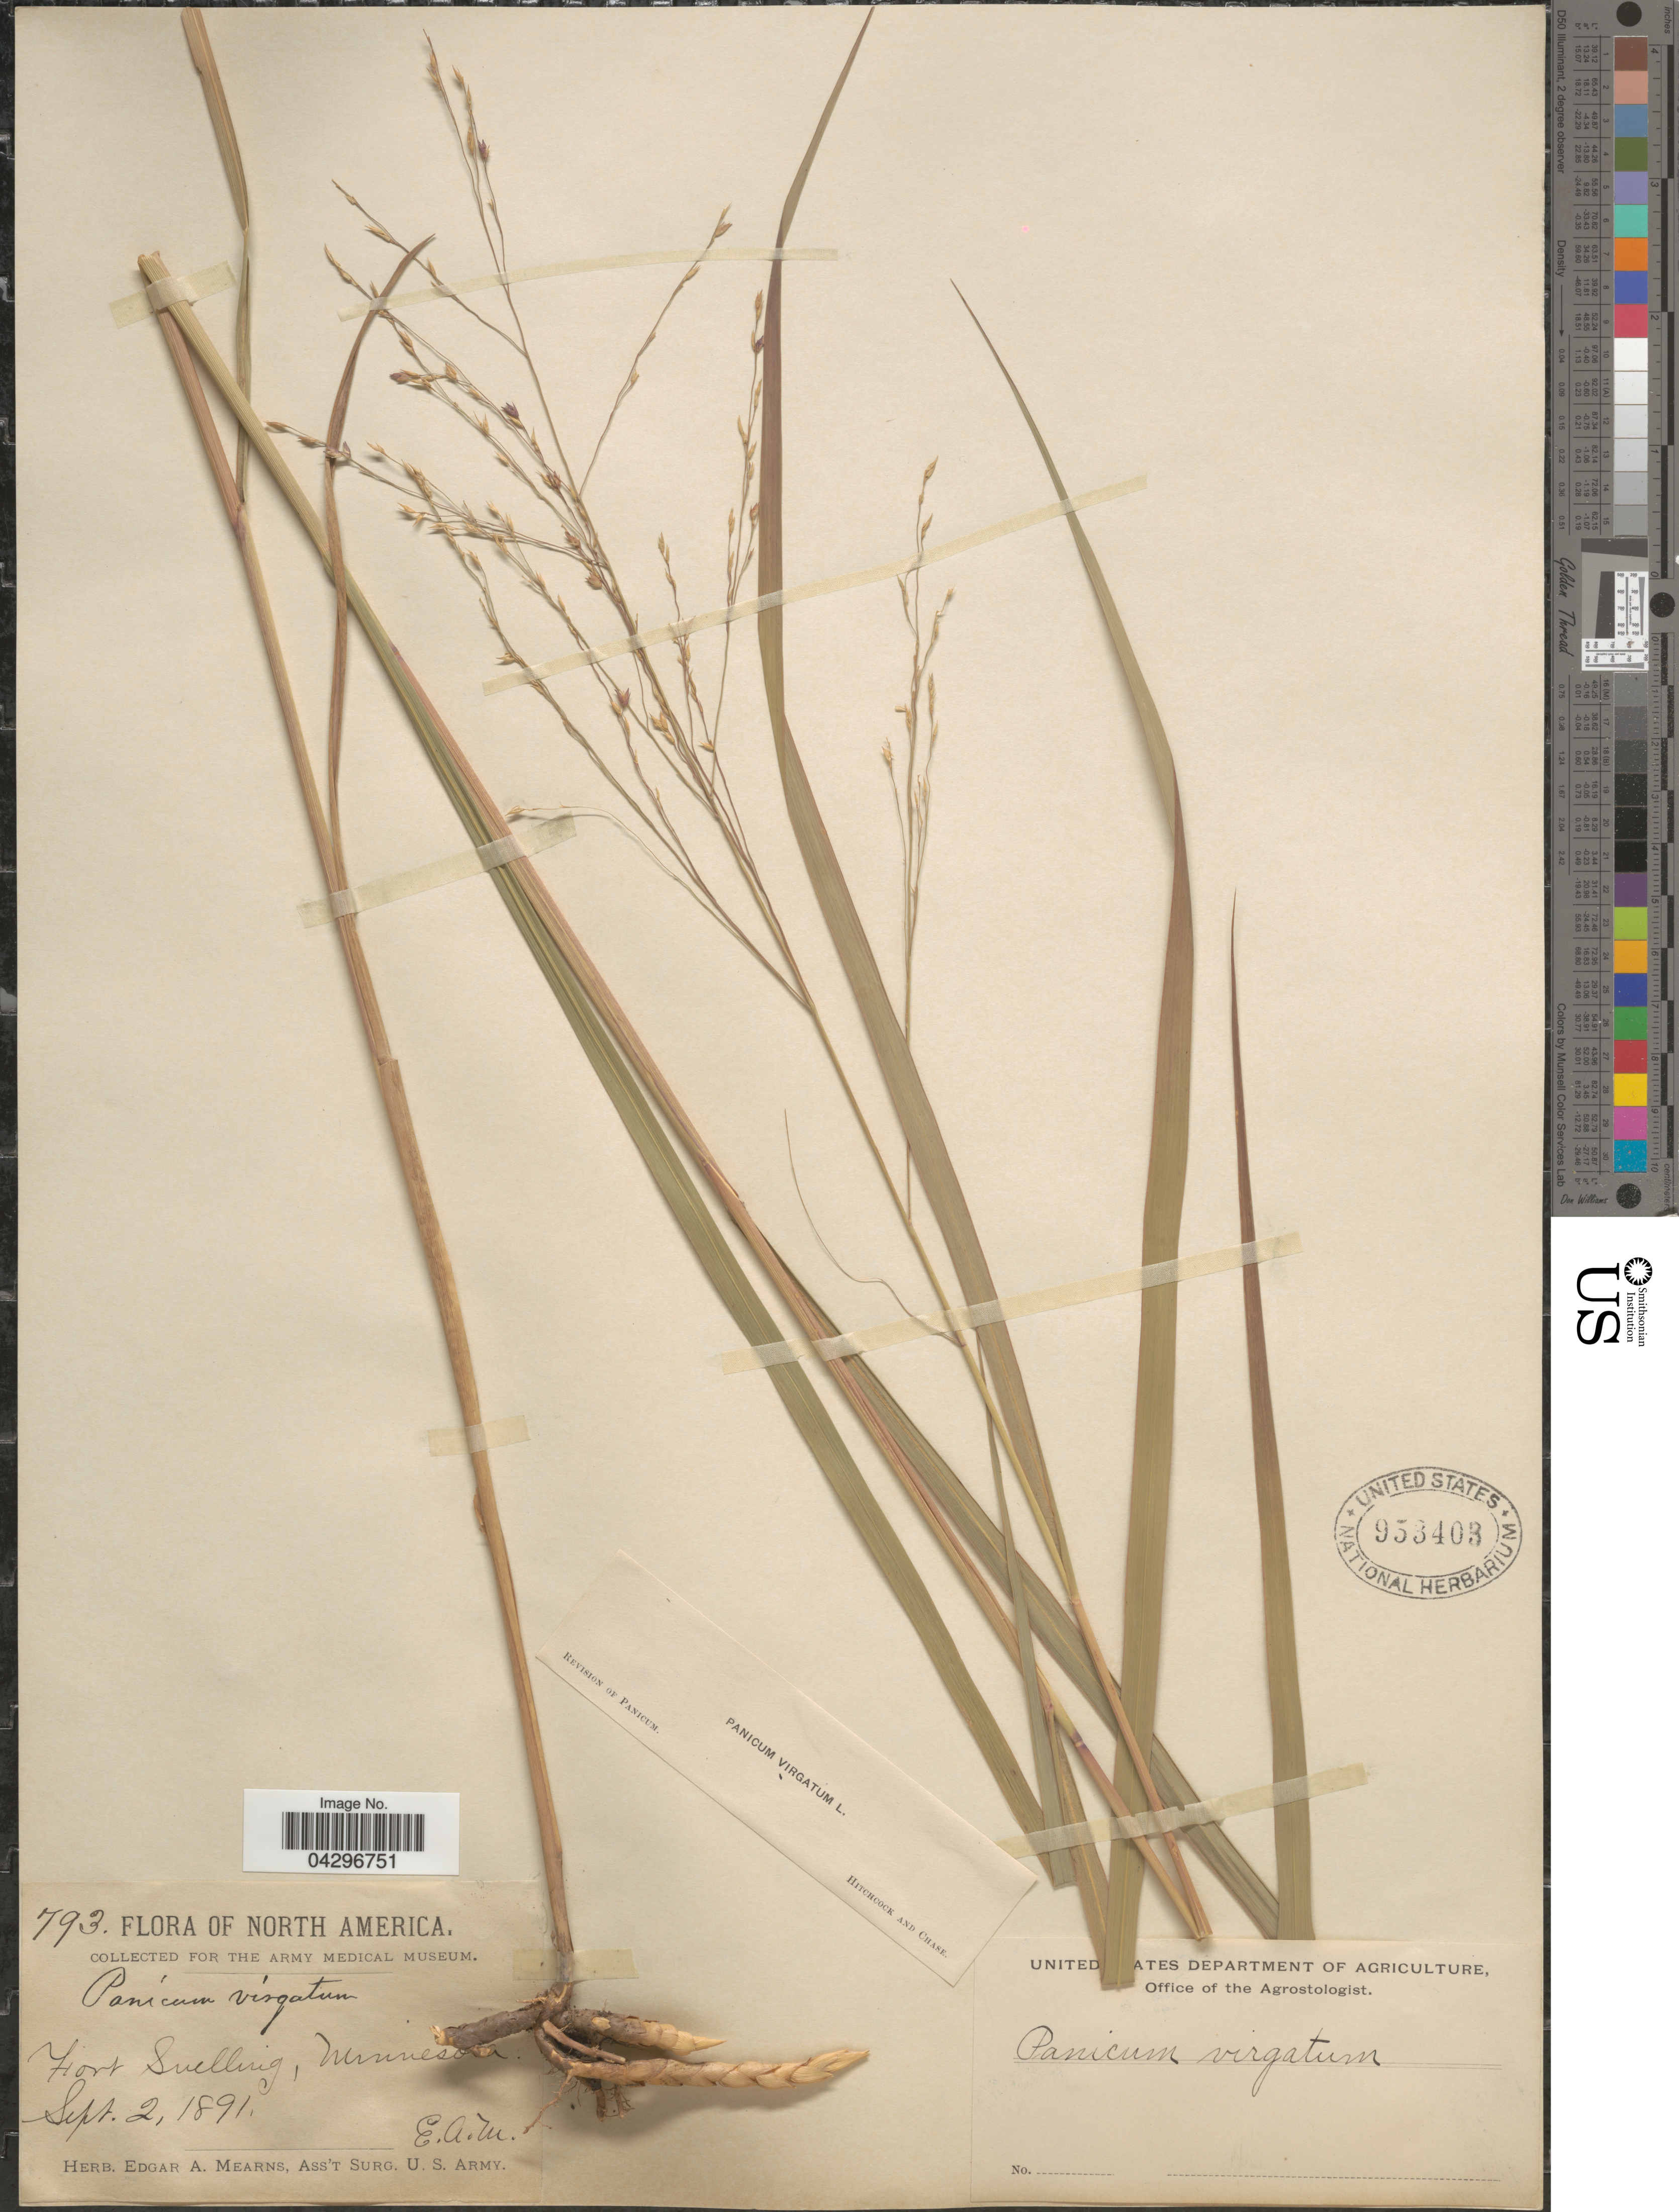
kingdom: Plantae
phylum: Tracheophyta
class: Liliopsida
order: Poales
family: Poaceae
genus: Panicum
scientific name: Panicum virgatum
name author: L.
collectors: E. A. Mearns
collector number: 793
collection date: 1891-09-02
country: United States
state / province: Minnesota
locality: Fort Snelling.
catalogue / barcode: US 953403